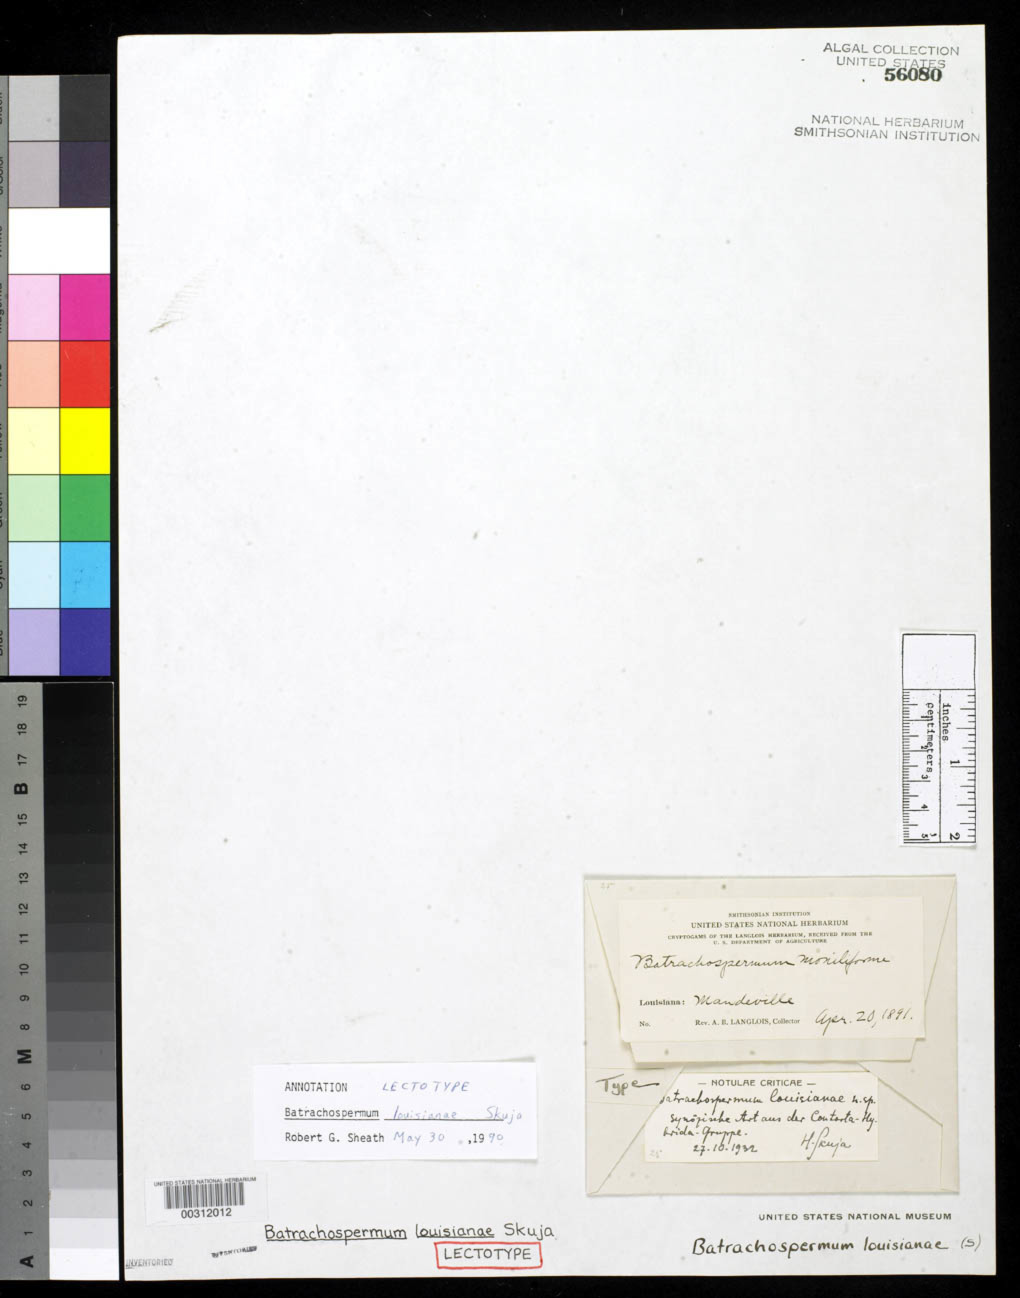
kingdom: Plantae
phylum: Rhodophyta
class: Florideophyceae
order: Batrachospermales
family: Batrachospermaceae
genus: Batrachospermum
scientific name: Batrachospermum louisianae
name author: Skuja ex Flint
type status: Syntype; Lectotype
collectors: A. B. Langlois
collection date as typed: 20 Apr 1891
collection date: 1891-04-20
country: United States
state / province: Louisiana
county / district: Saint Tammany Parish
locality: Mandeville.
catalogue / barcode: US 56080